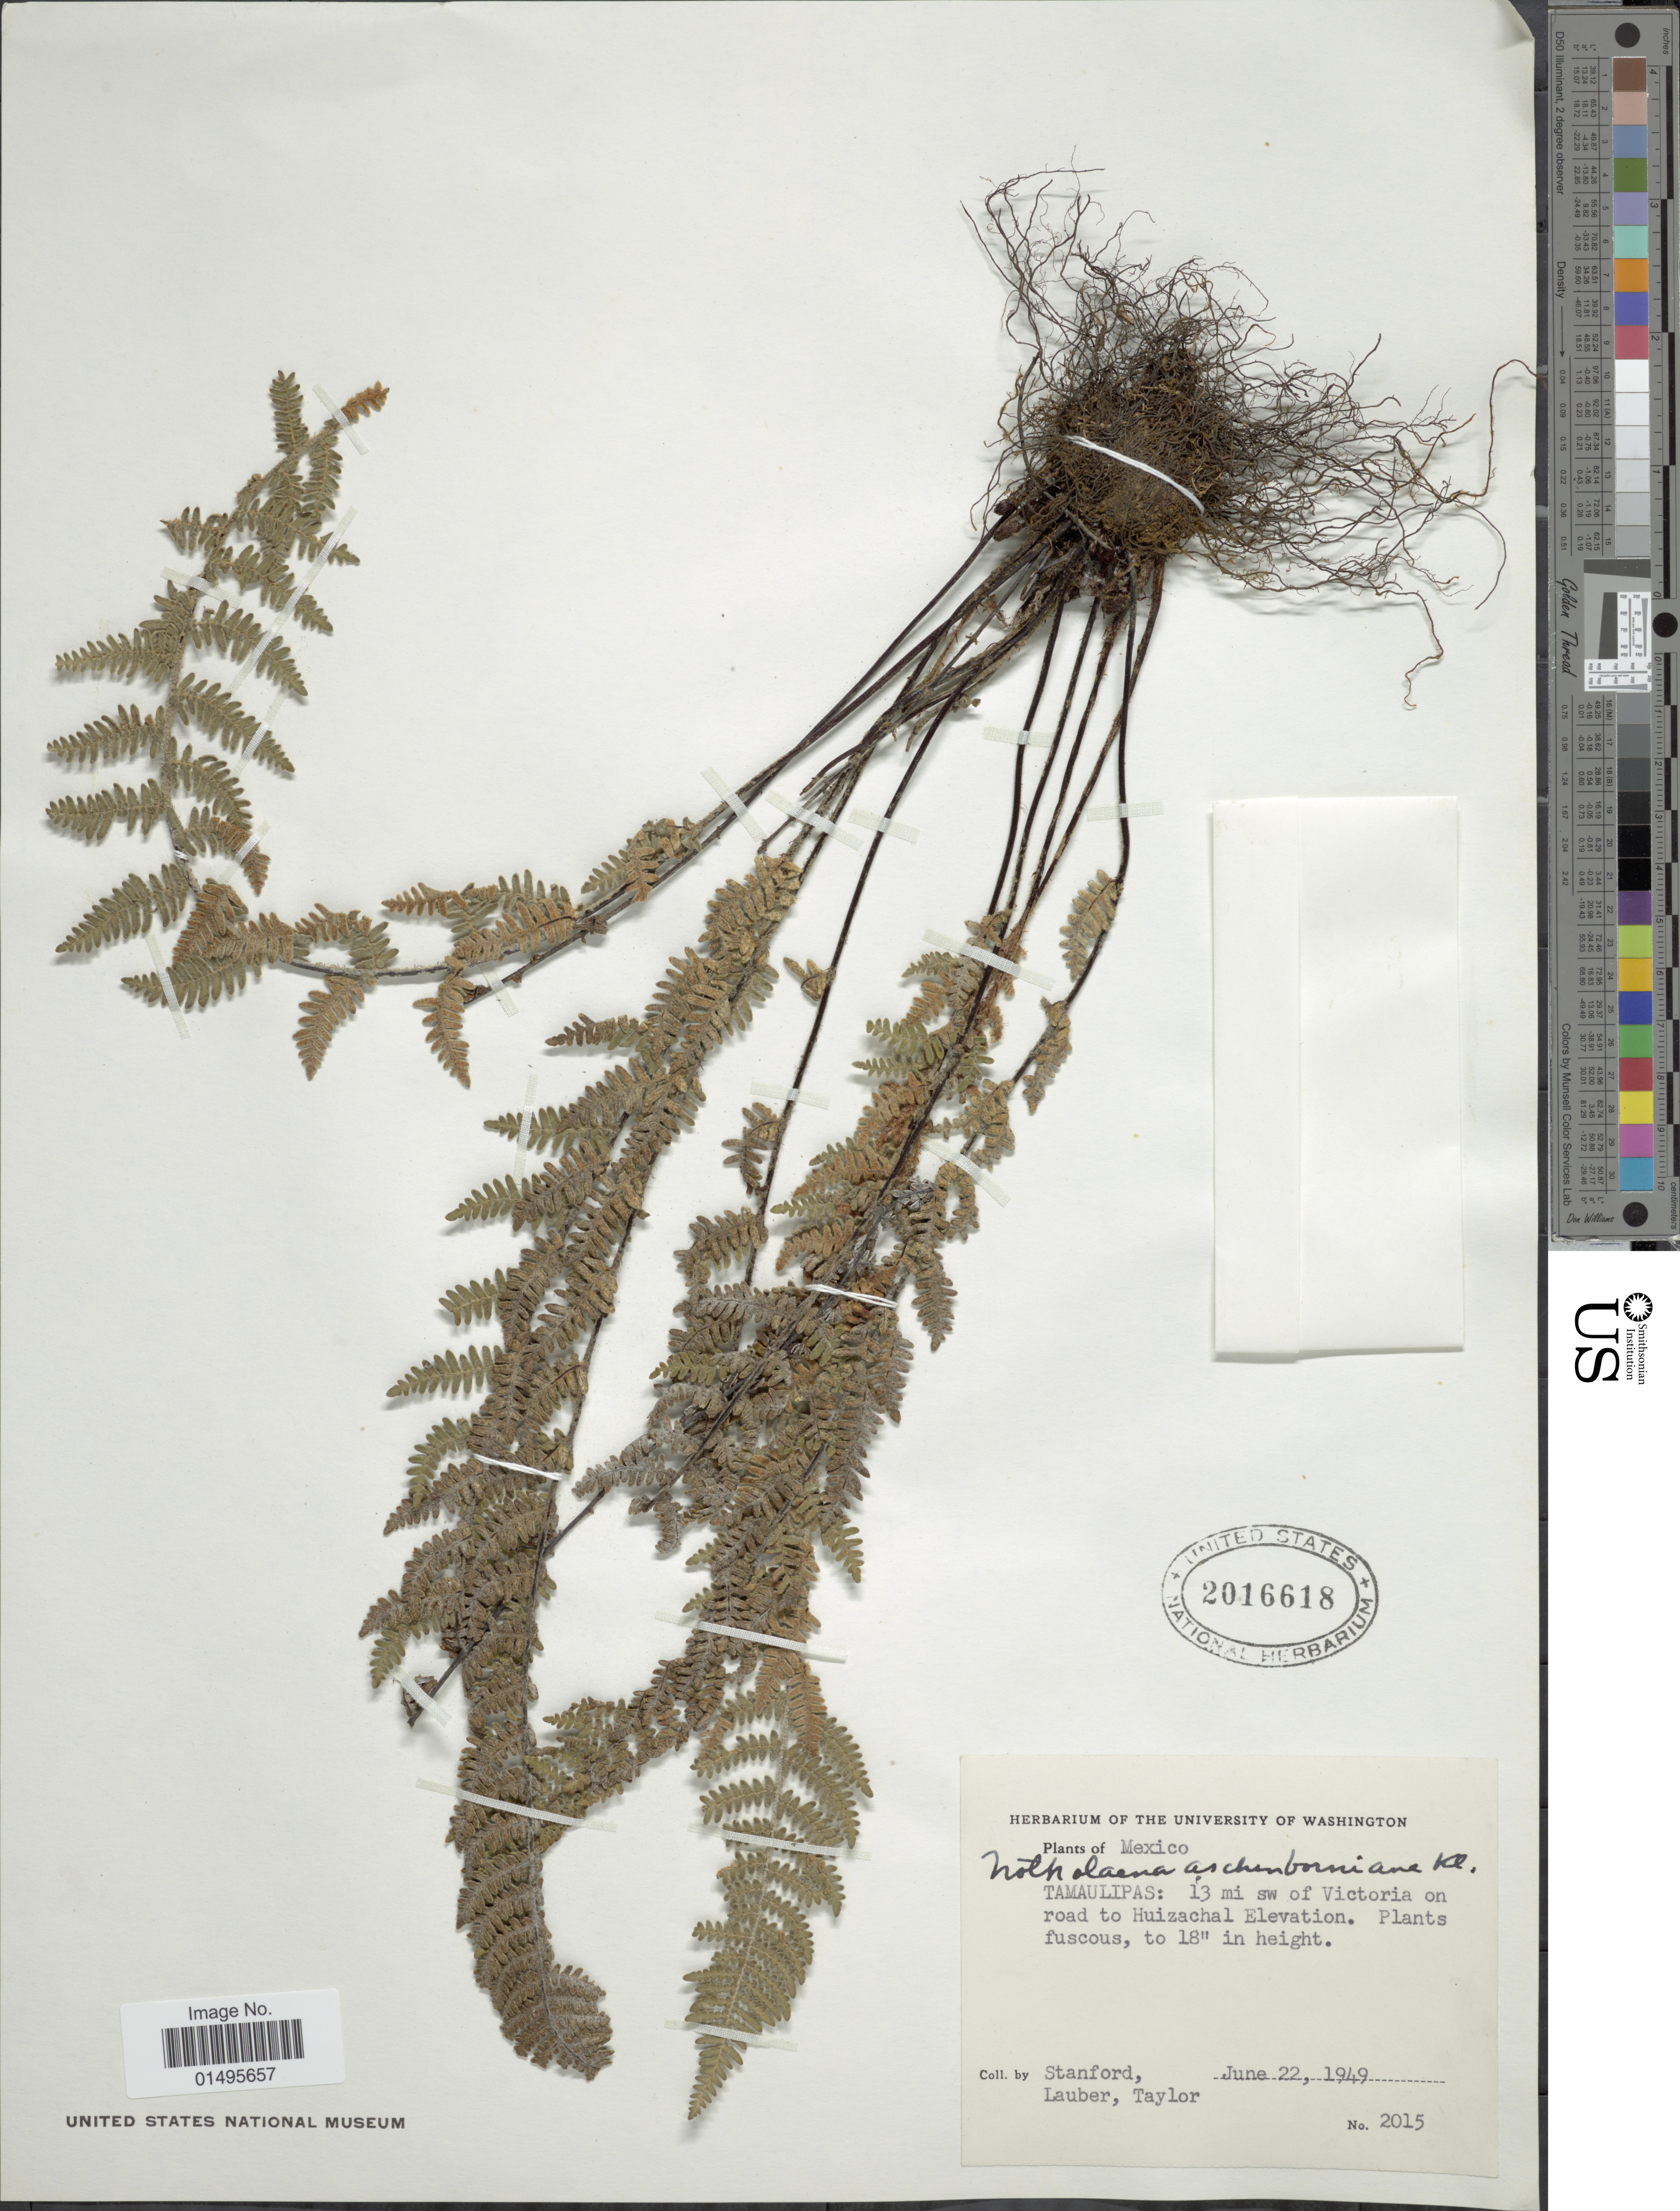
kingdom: Plantae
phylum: Tracheophyta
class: Polypodiopsida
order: Polypodiales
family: Pteridaceae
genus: Notholaena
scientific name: Notholaena aschenborniana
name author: Klotzsch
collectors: -. Stanford & T. Lauber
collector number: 2015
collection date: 1949-06-22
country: Mexico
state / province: Tamaulipas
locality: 13 mi sw of Victoria on road to Huizachal Elevation.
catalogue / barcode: US 2016618